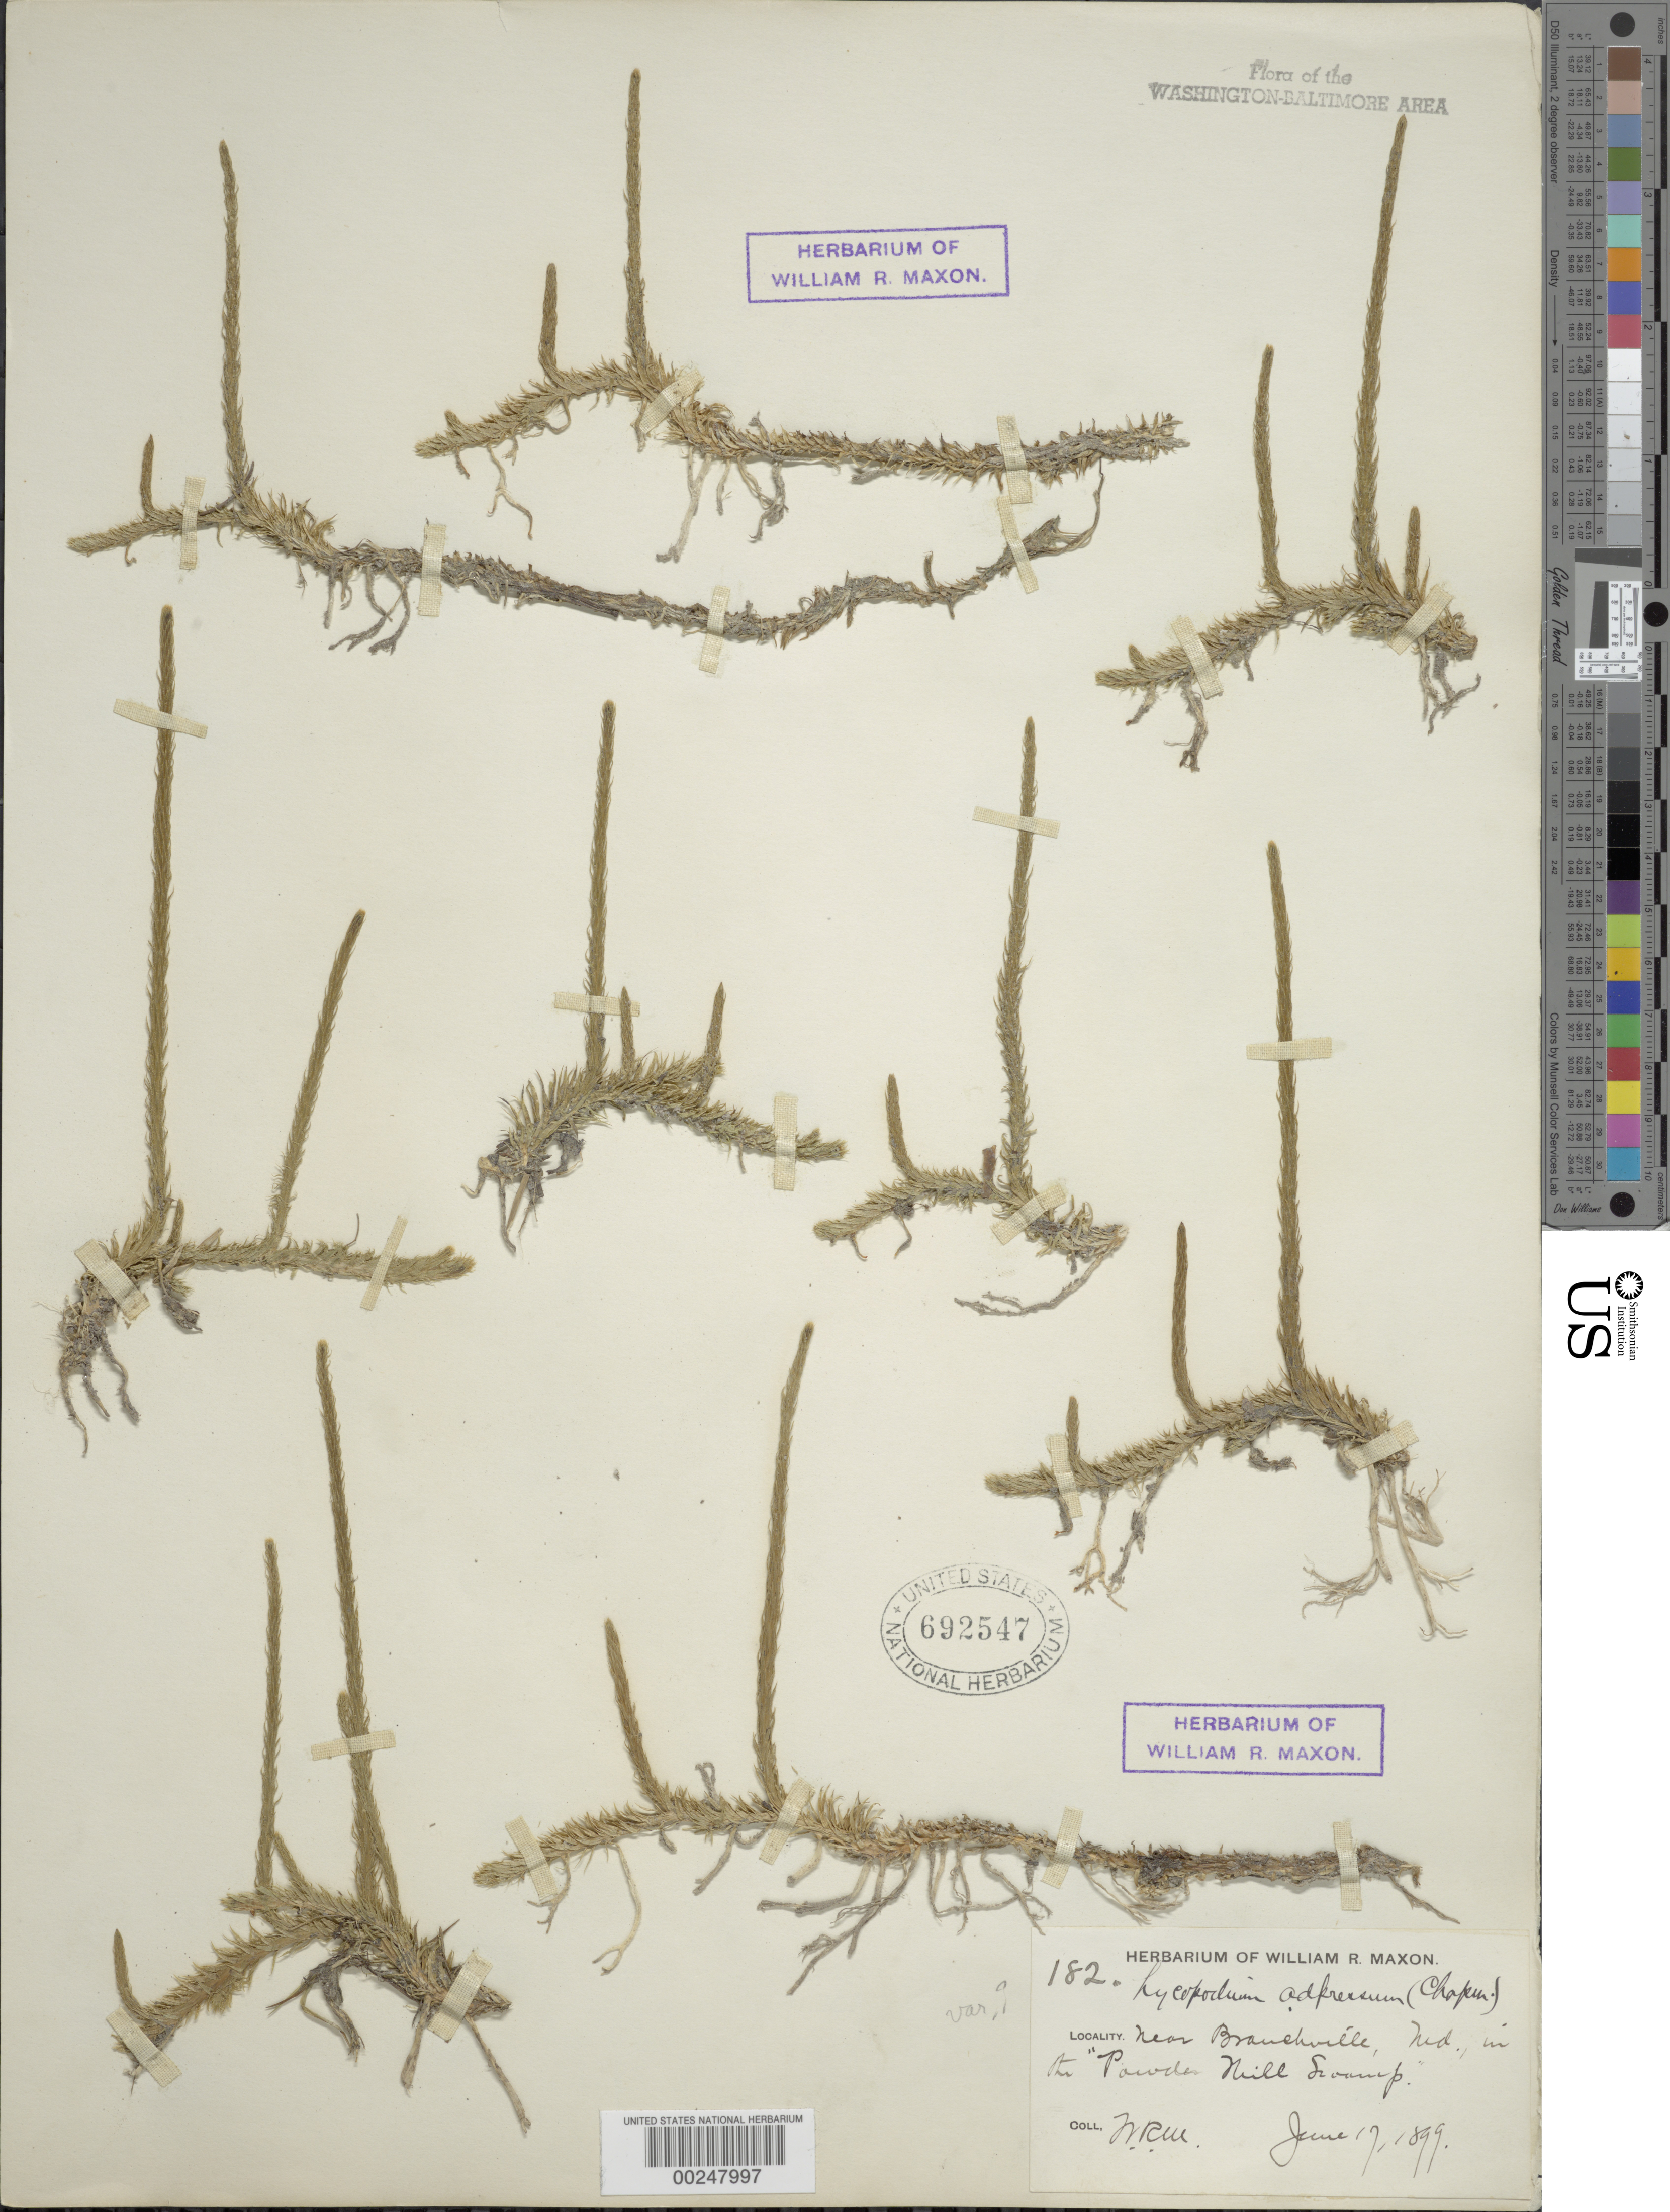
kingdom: Plantae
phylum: Tracheophyta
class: Lycopodiopsida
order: Lycopodiales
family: Lycopodiaceae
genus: Lycopodiella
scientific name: Lycopodiella appressa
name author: (Chapm.) Cranfill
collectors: W. R. Maxon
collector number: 182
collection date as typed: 17 Jun 1899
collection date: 1899-06-17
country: United States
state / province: Maryland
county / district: Prince George's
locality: Powder Mill swamp, Beltsville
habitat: Swamp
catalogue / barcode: US 692547